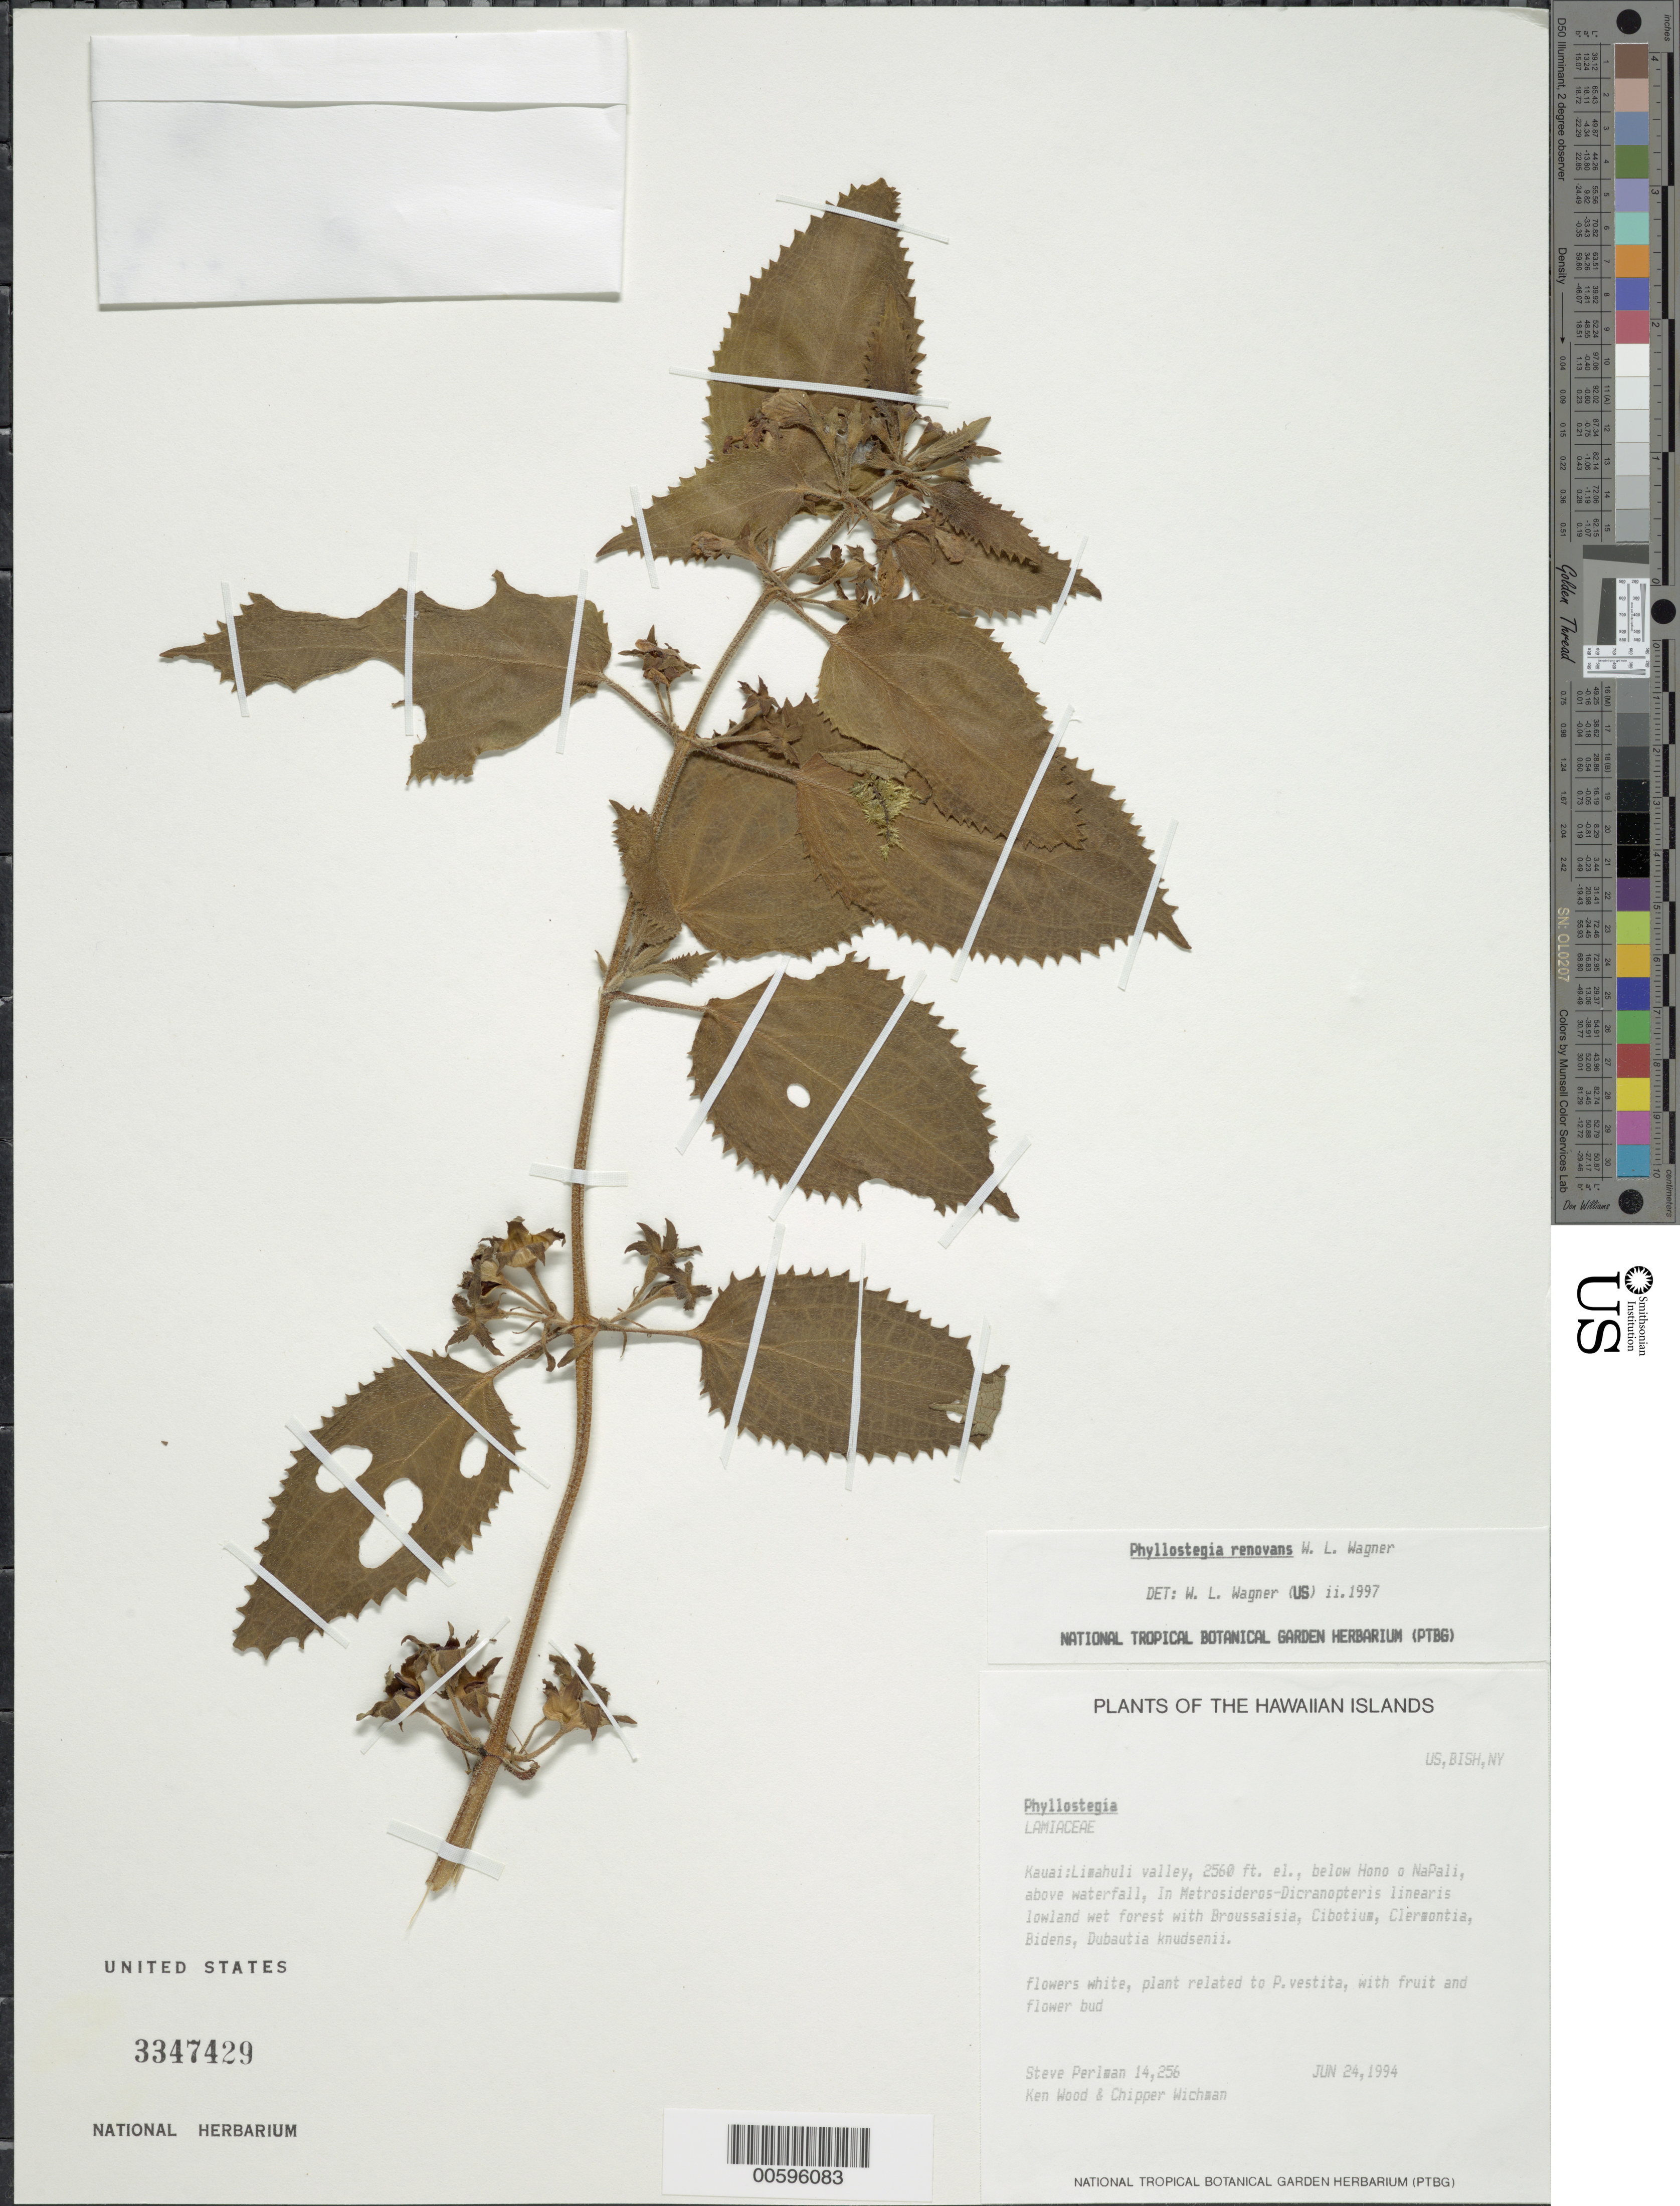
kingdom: Plantae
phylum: Tracheophyta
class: Magnoliopsida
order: Lamiales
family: Lamiaceae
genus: Phyllostegia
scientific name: Phyllostegia renovans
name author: W.L. Wagner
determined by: Wagner, W. L., (BOT), Smithsonian Institution - National Museum of Natural History (UNITED STATES)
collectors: S. P. Perlman, K. Wood & C. Wichman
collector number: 14256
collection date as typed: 24 Jun 1994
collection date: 1994-06-24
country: United States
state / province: Hawaii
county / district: Kauai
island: Kaua'i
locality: Limahuli valley, below Hono o NaPali, above waterfall.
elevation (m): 780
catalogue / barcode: US 3347429